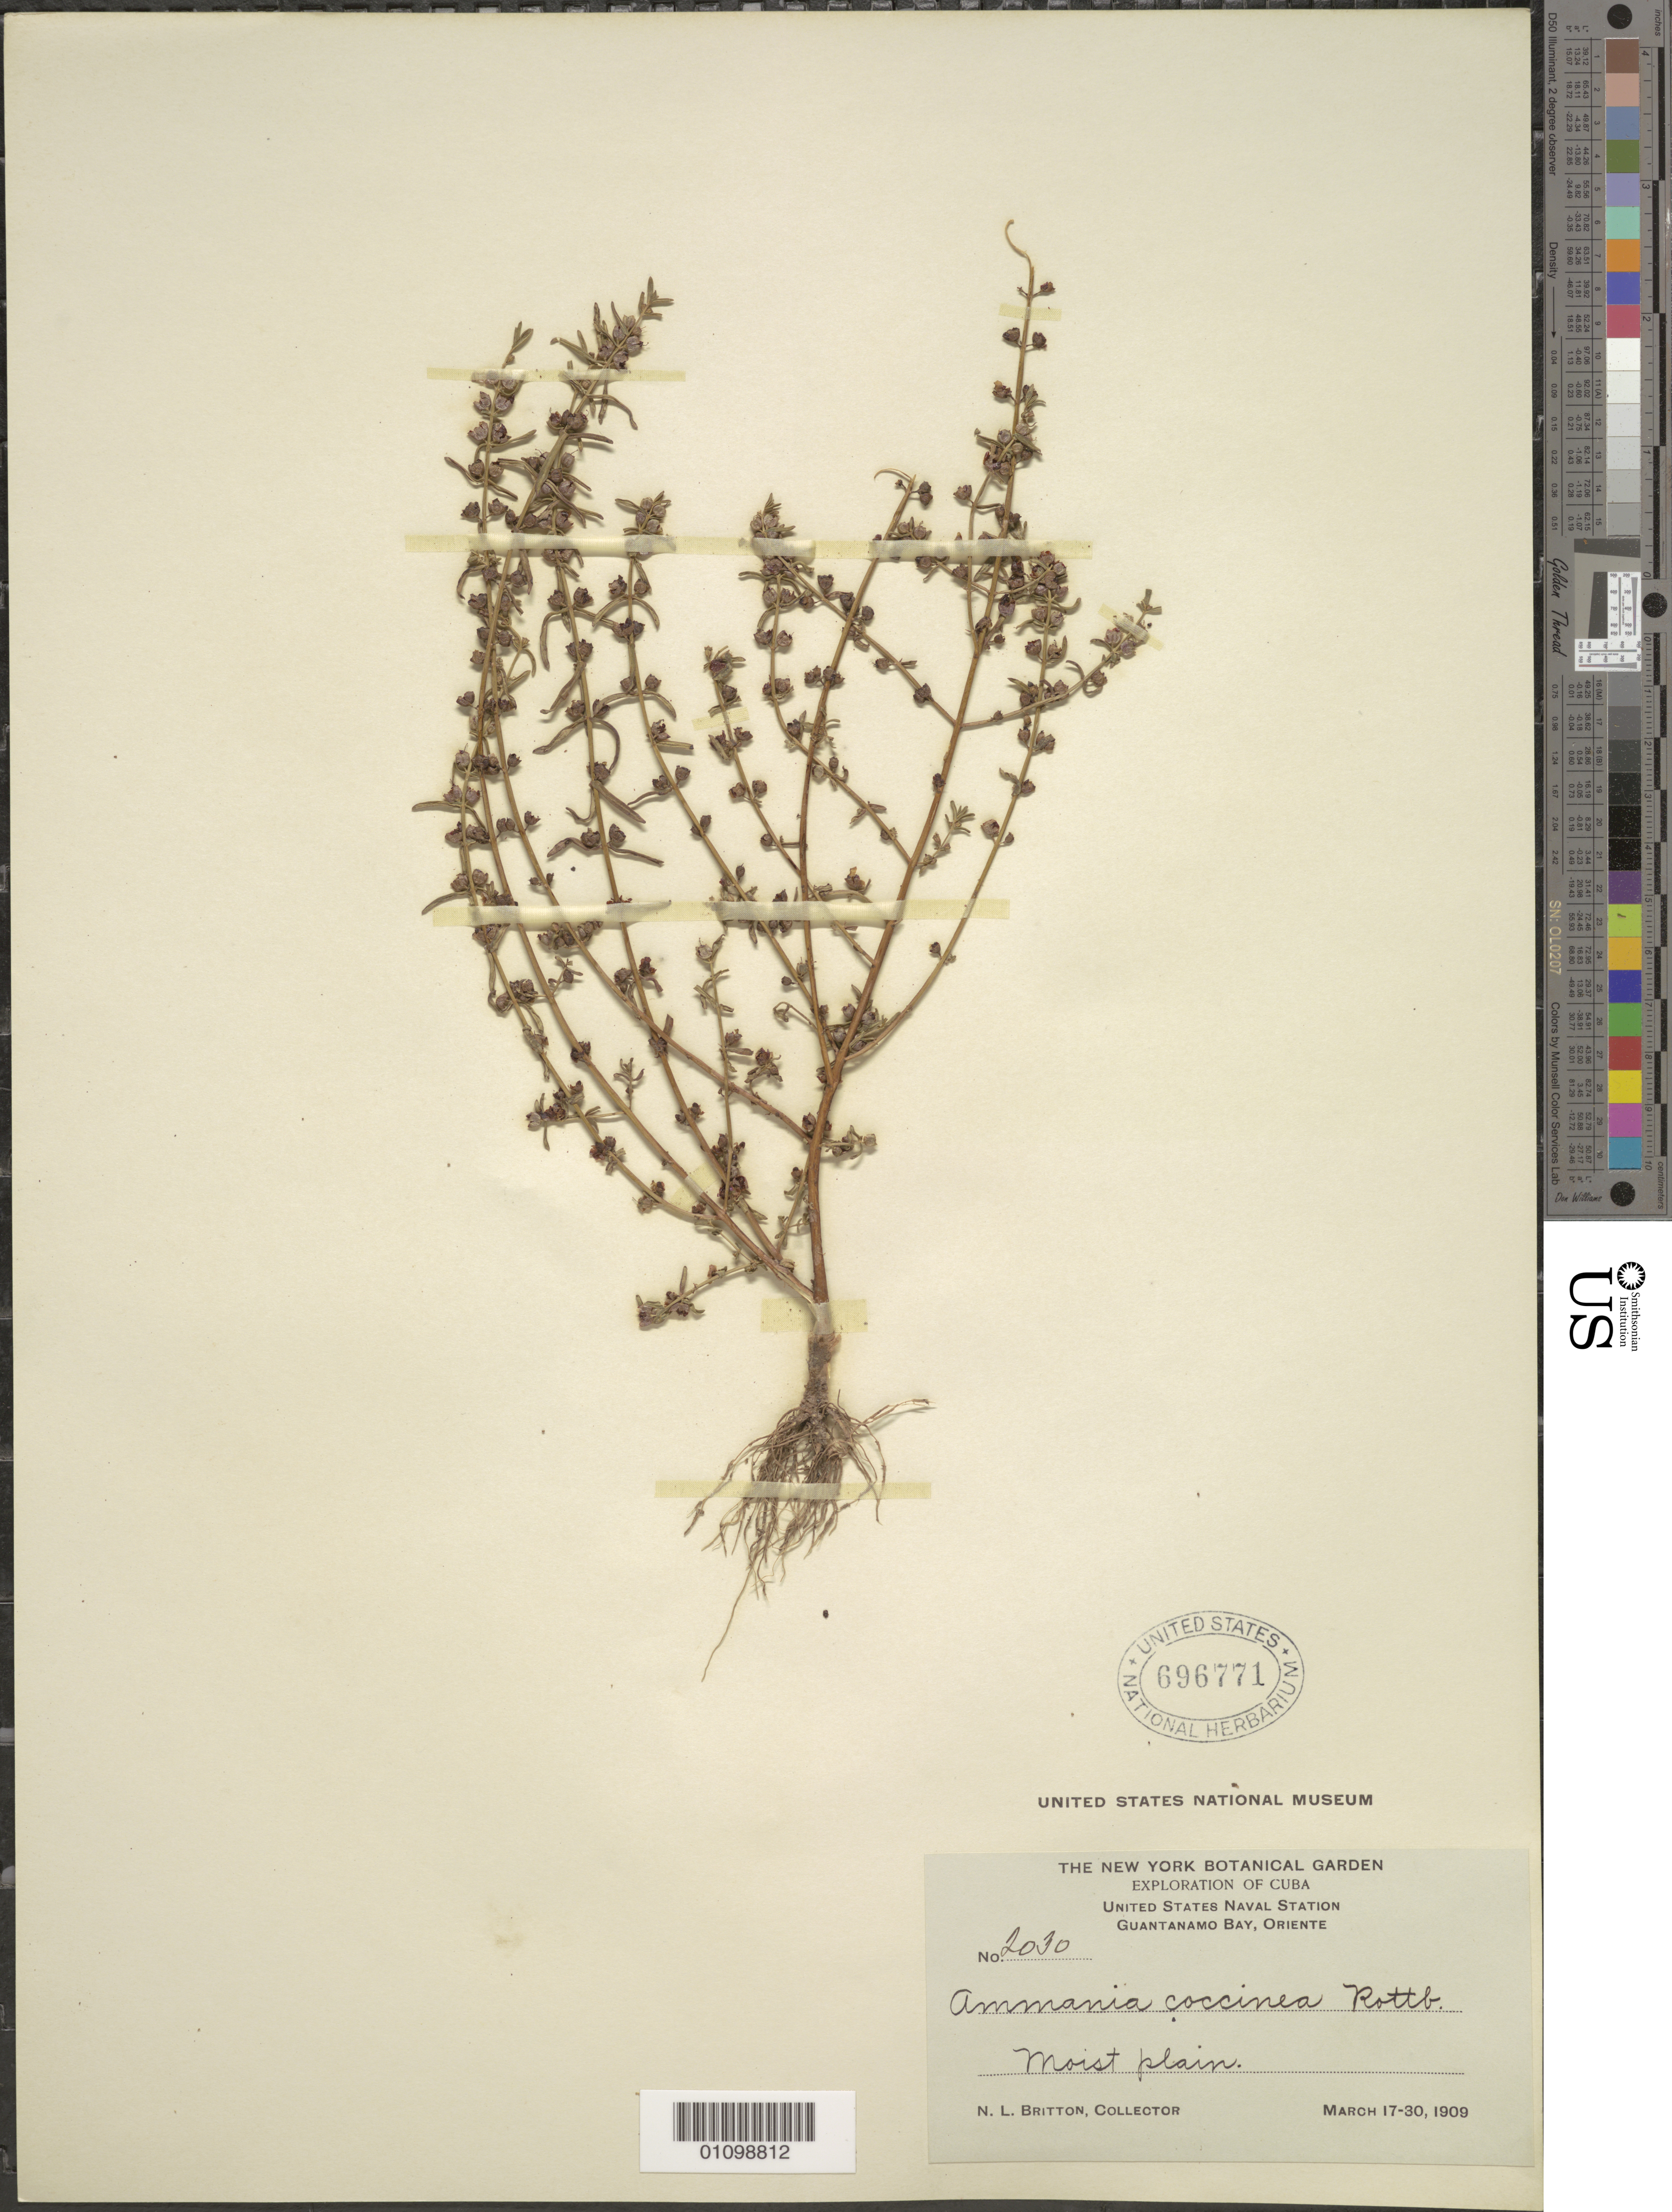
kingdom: Plantae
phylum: Tracheophyta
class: Magnoliopsida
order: Myrtales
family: Lythraceae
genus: Ammannia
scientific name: Ammannia coccinea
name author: Rottb.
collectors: N. Britton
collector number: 2030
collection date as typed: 17 Mar 1909 to 30 Mar 1909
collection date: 1909-03-17/1909-03-30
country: Cuba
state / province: Guantanamo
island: Cuba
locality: Guantánamo Bay Moist plain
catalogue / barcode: US 696771